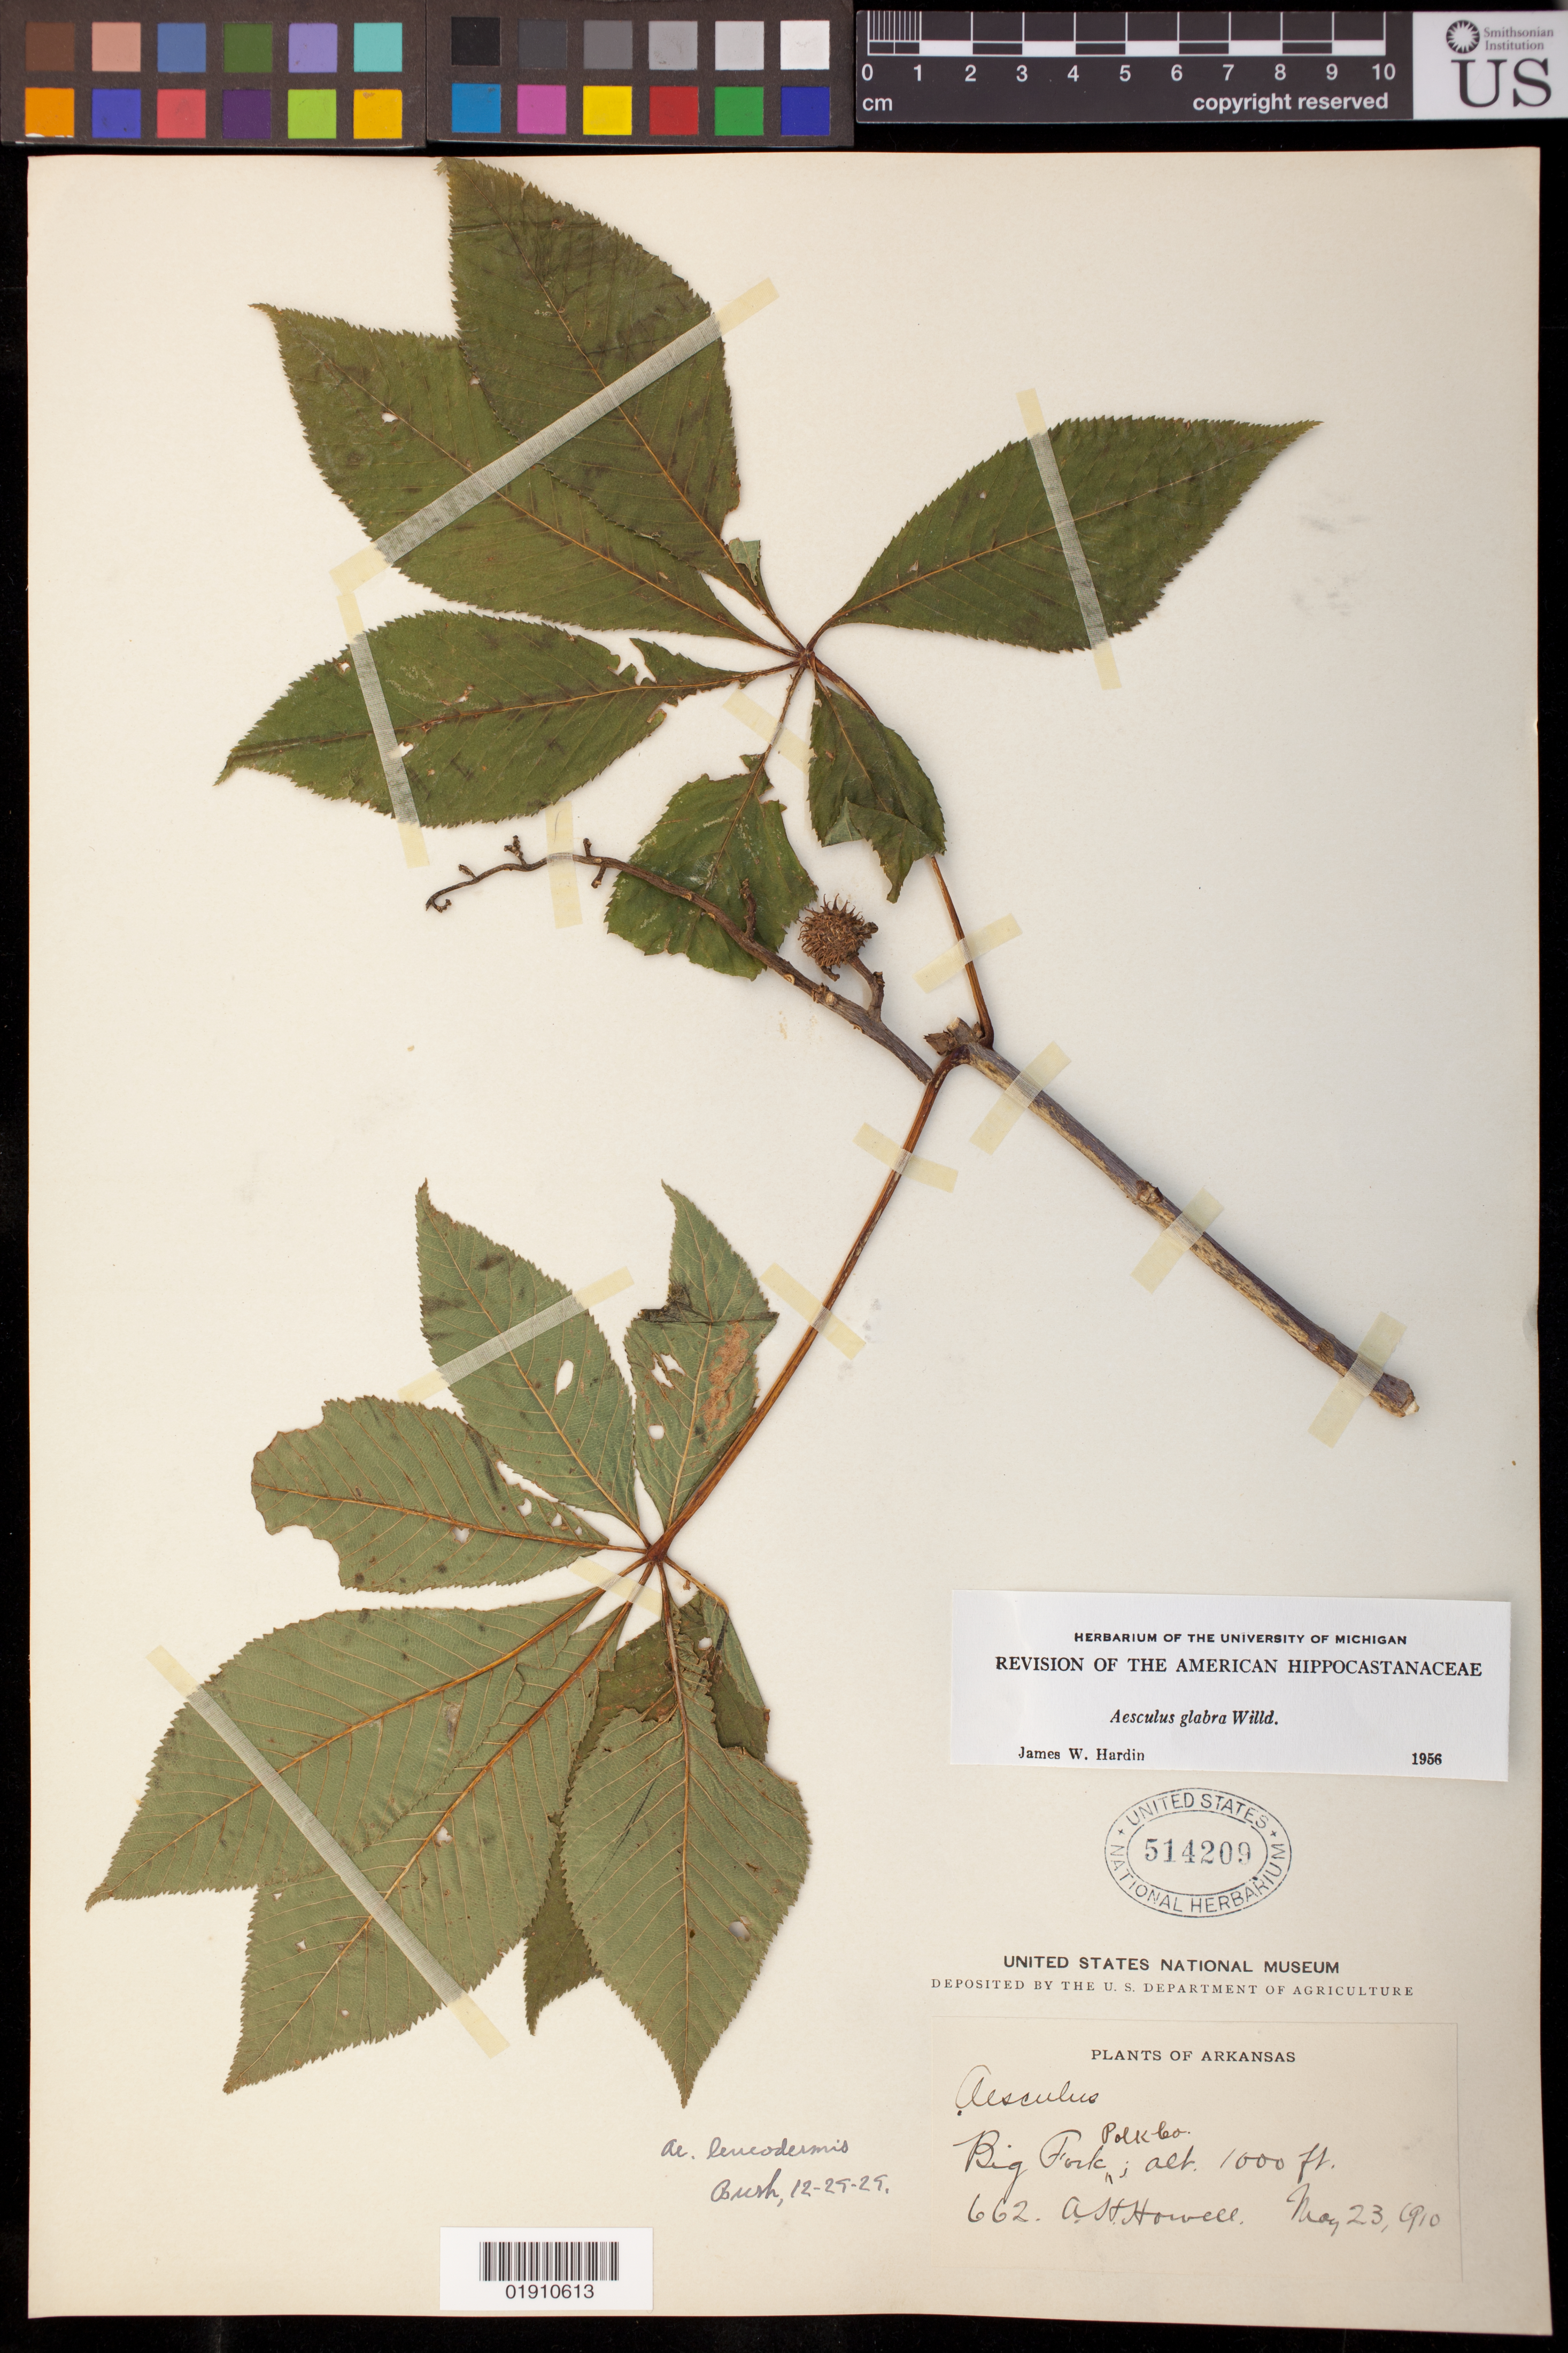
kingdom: Plantae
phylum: Tracheophyta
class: Magnoliopsida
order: Sapindales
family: Sapindaceae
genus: Aesculus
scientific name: Aesculus glabra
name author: Willd.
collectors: A. H. Howell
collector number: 662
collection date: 1910-05-23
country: United States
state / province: Arkansas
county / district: Polk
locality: Big Fork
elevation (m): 305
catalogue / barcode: US 514209